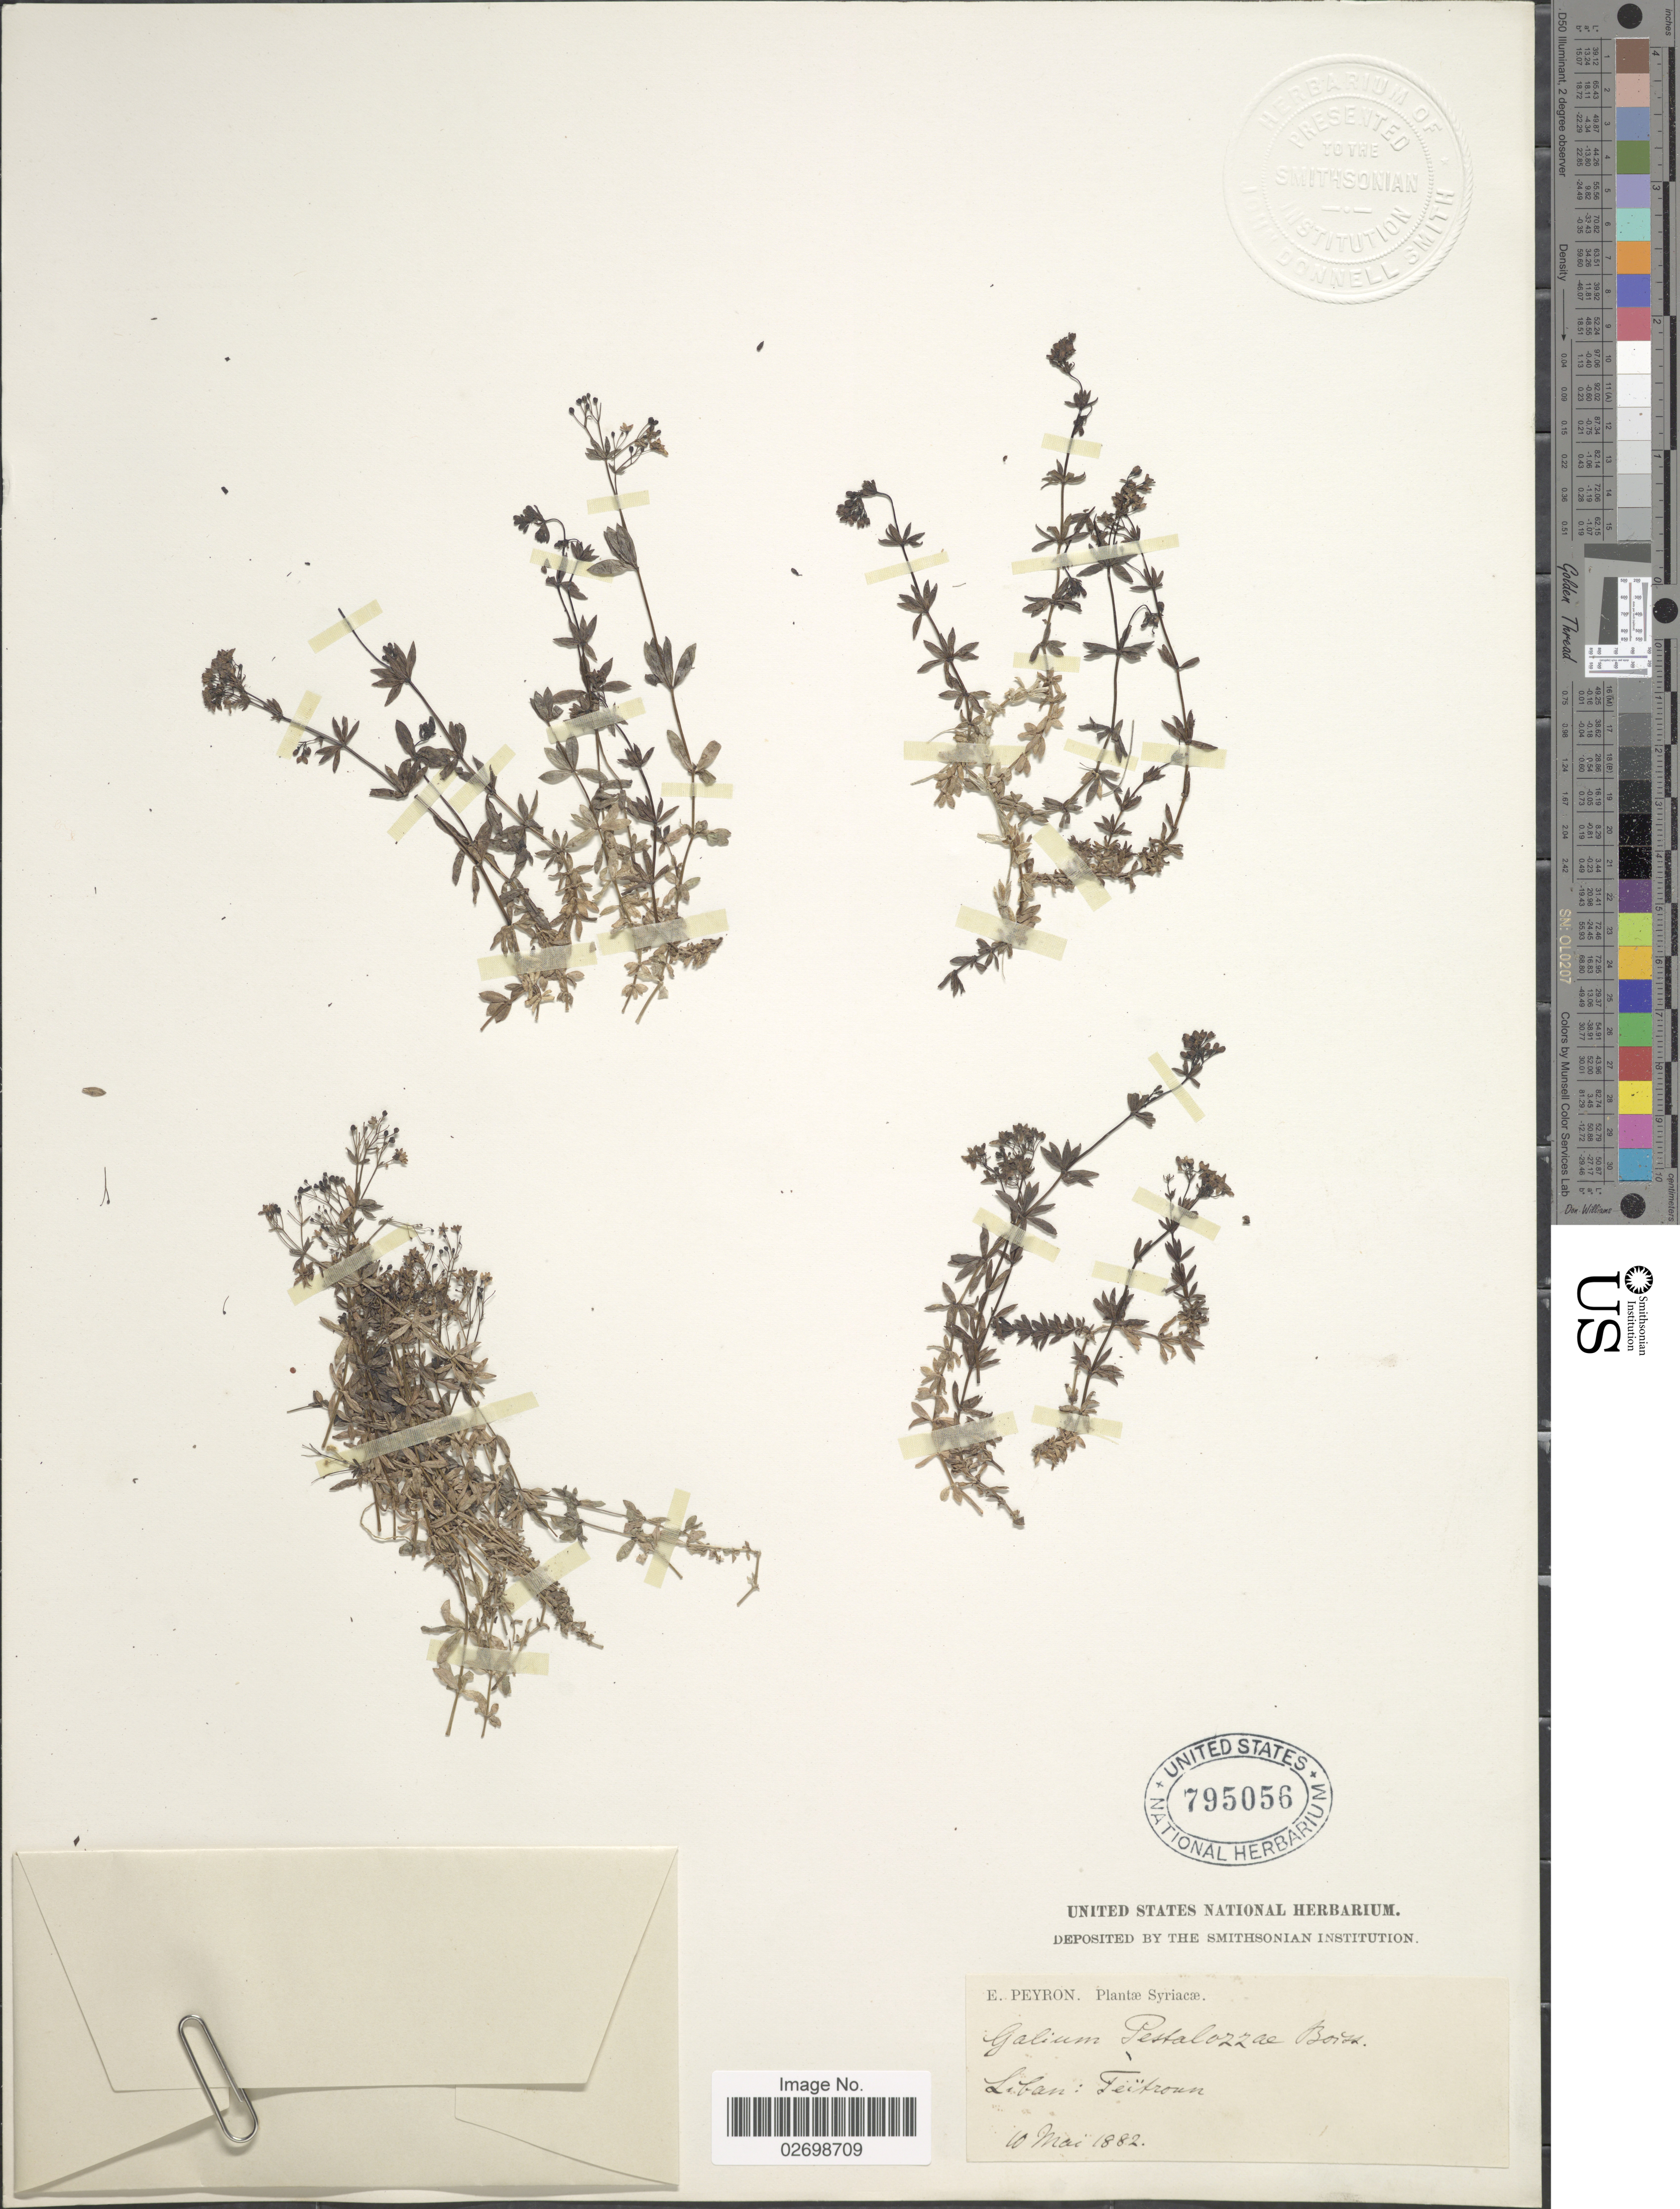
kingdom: Plantae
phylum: Tracheophyta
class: Magnoliopsida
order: Gentianales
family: Rubiaceae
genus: Galium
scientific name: Galium pestalozzae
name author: Boiss.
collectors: E. Peyron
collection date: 1882-05-10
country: Lebanon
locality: Liban: Teitronn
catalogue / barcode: US 795056